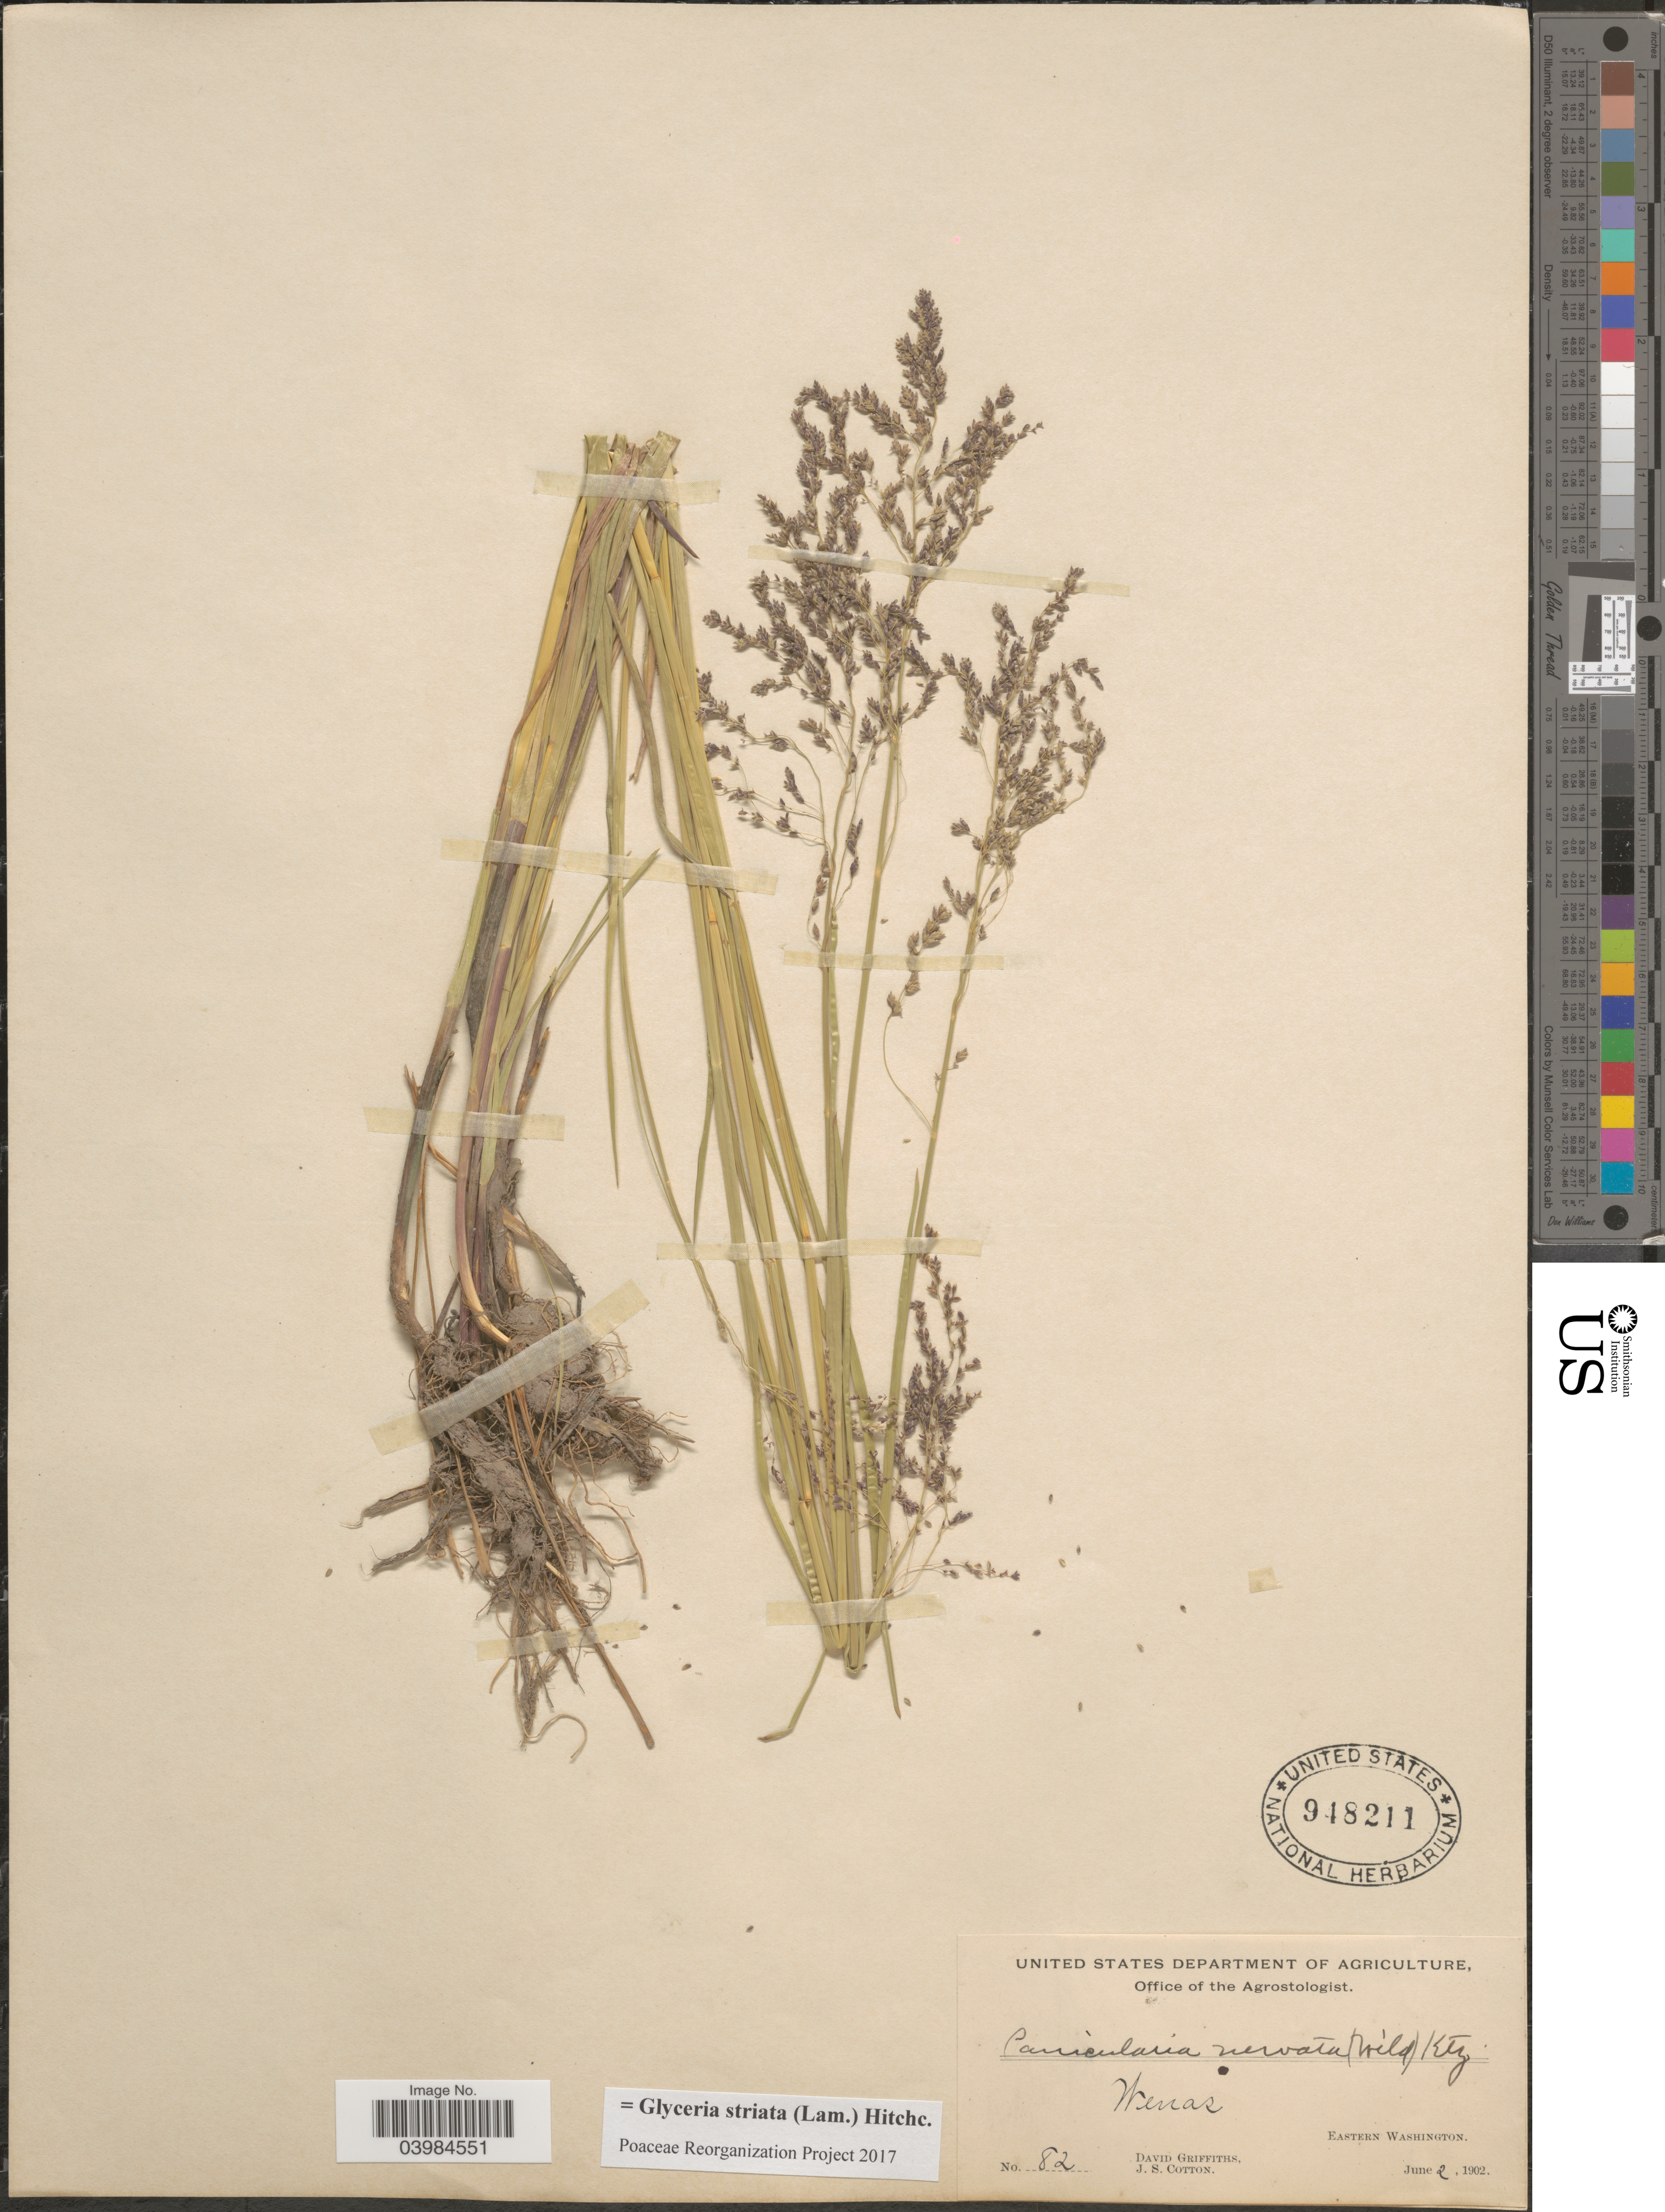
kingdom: Plantae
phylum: Tracheophyta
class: Liliopsida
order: Poales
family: Poaceae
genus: Glyceria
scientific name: Glyceria striata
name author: (Lam.) Hitchc.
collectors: D. Griffiths & J. S. Cotton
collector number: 82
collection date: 1902-06-02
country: United States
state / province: Washington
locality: Wenas. Eastern Washington.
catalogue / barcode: US 948211